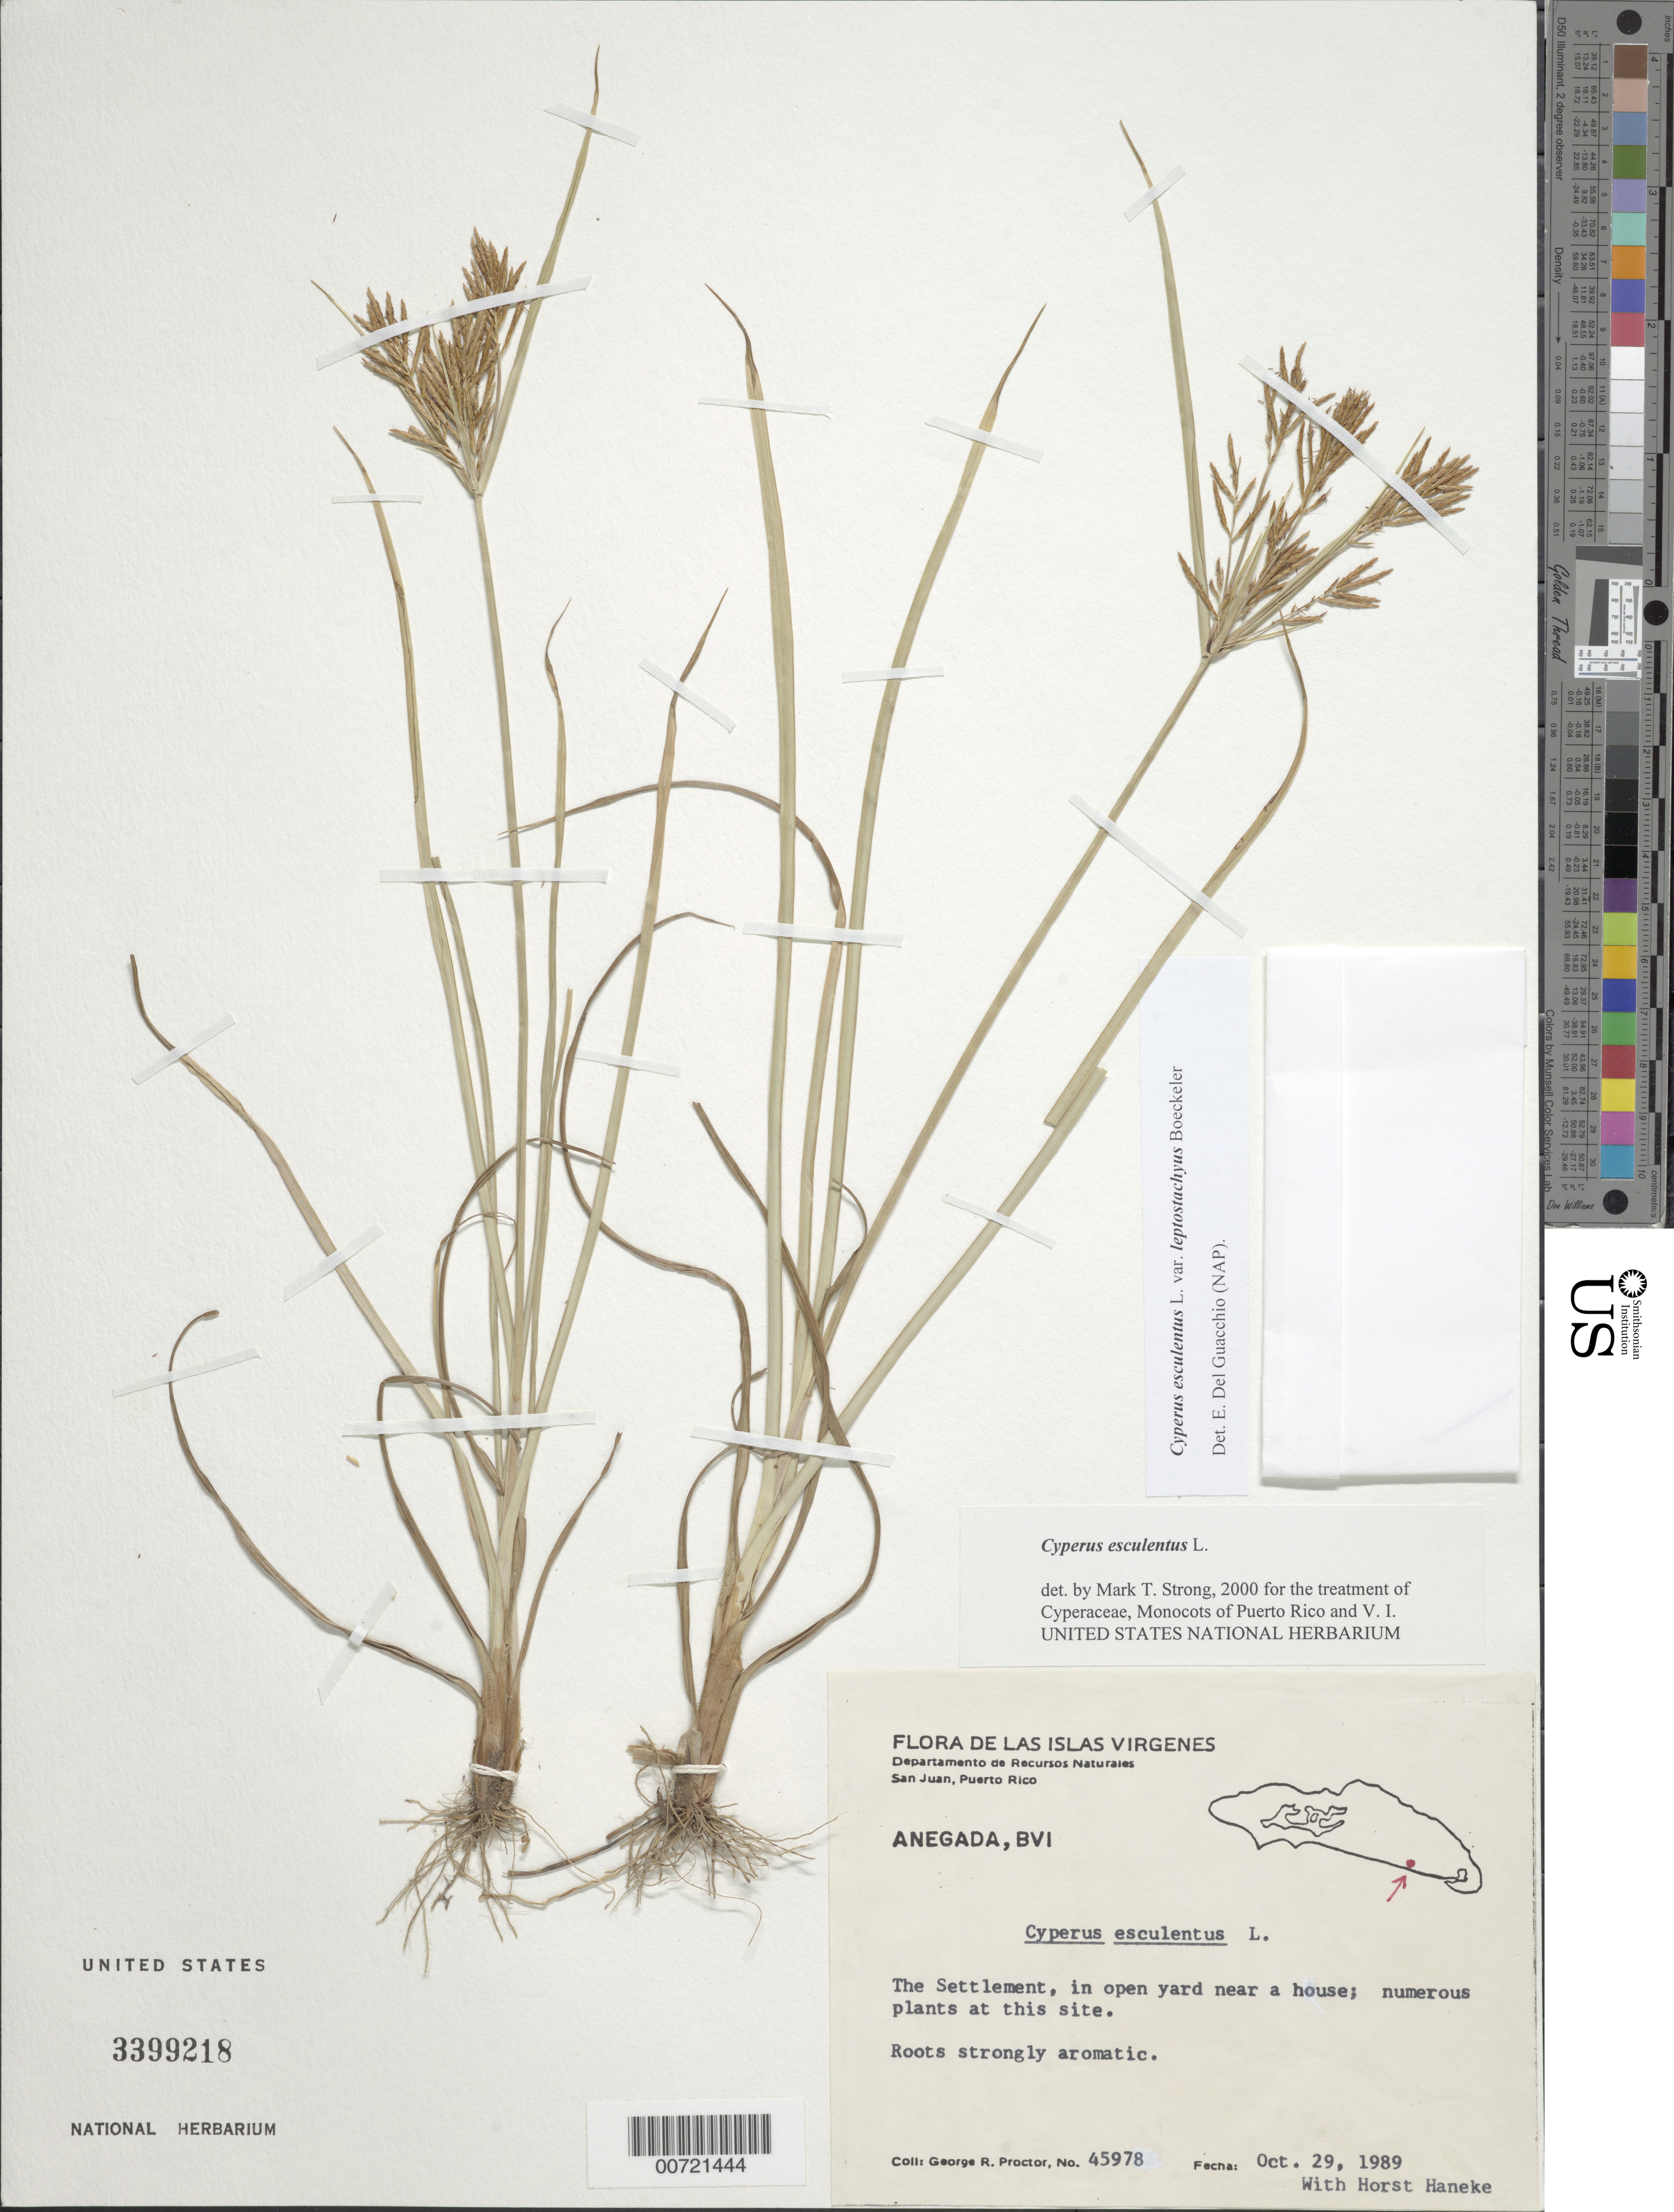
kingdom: Plantae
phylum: Tracheophyta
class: Liliopsida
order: Poales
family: Cyperaceae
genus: Cyperus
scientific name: Cyperus esculentus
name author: L.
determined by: Strong, M. T., (US), Smithsonian Institution - National Museum of Natural History (UNITED STATES)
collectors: G. R. Proctor & H. Haneke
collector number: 45978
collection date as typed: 29 Oct 1989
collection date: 1989-10-29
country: British Virgin Islands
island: Anegada I.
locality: Anegada: The Settlement.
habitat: In open yard near a house.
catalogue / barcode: US 3399218